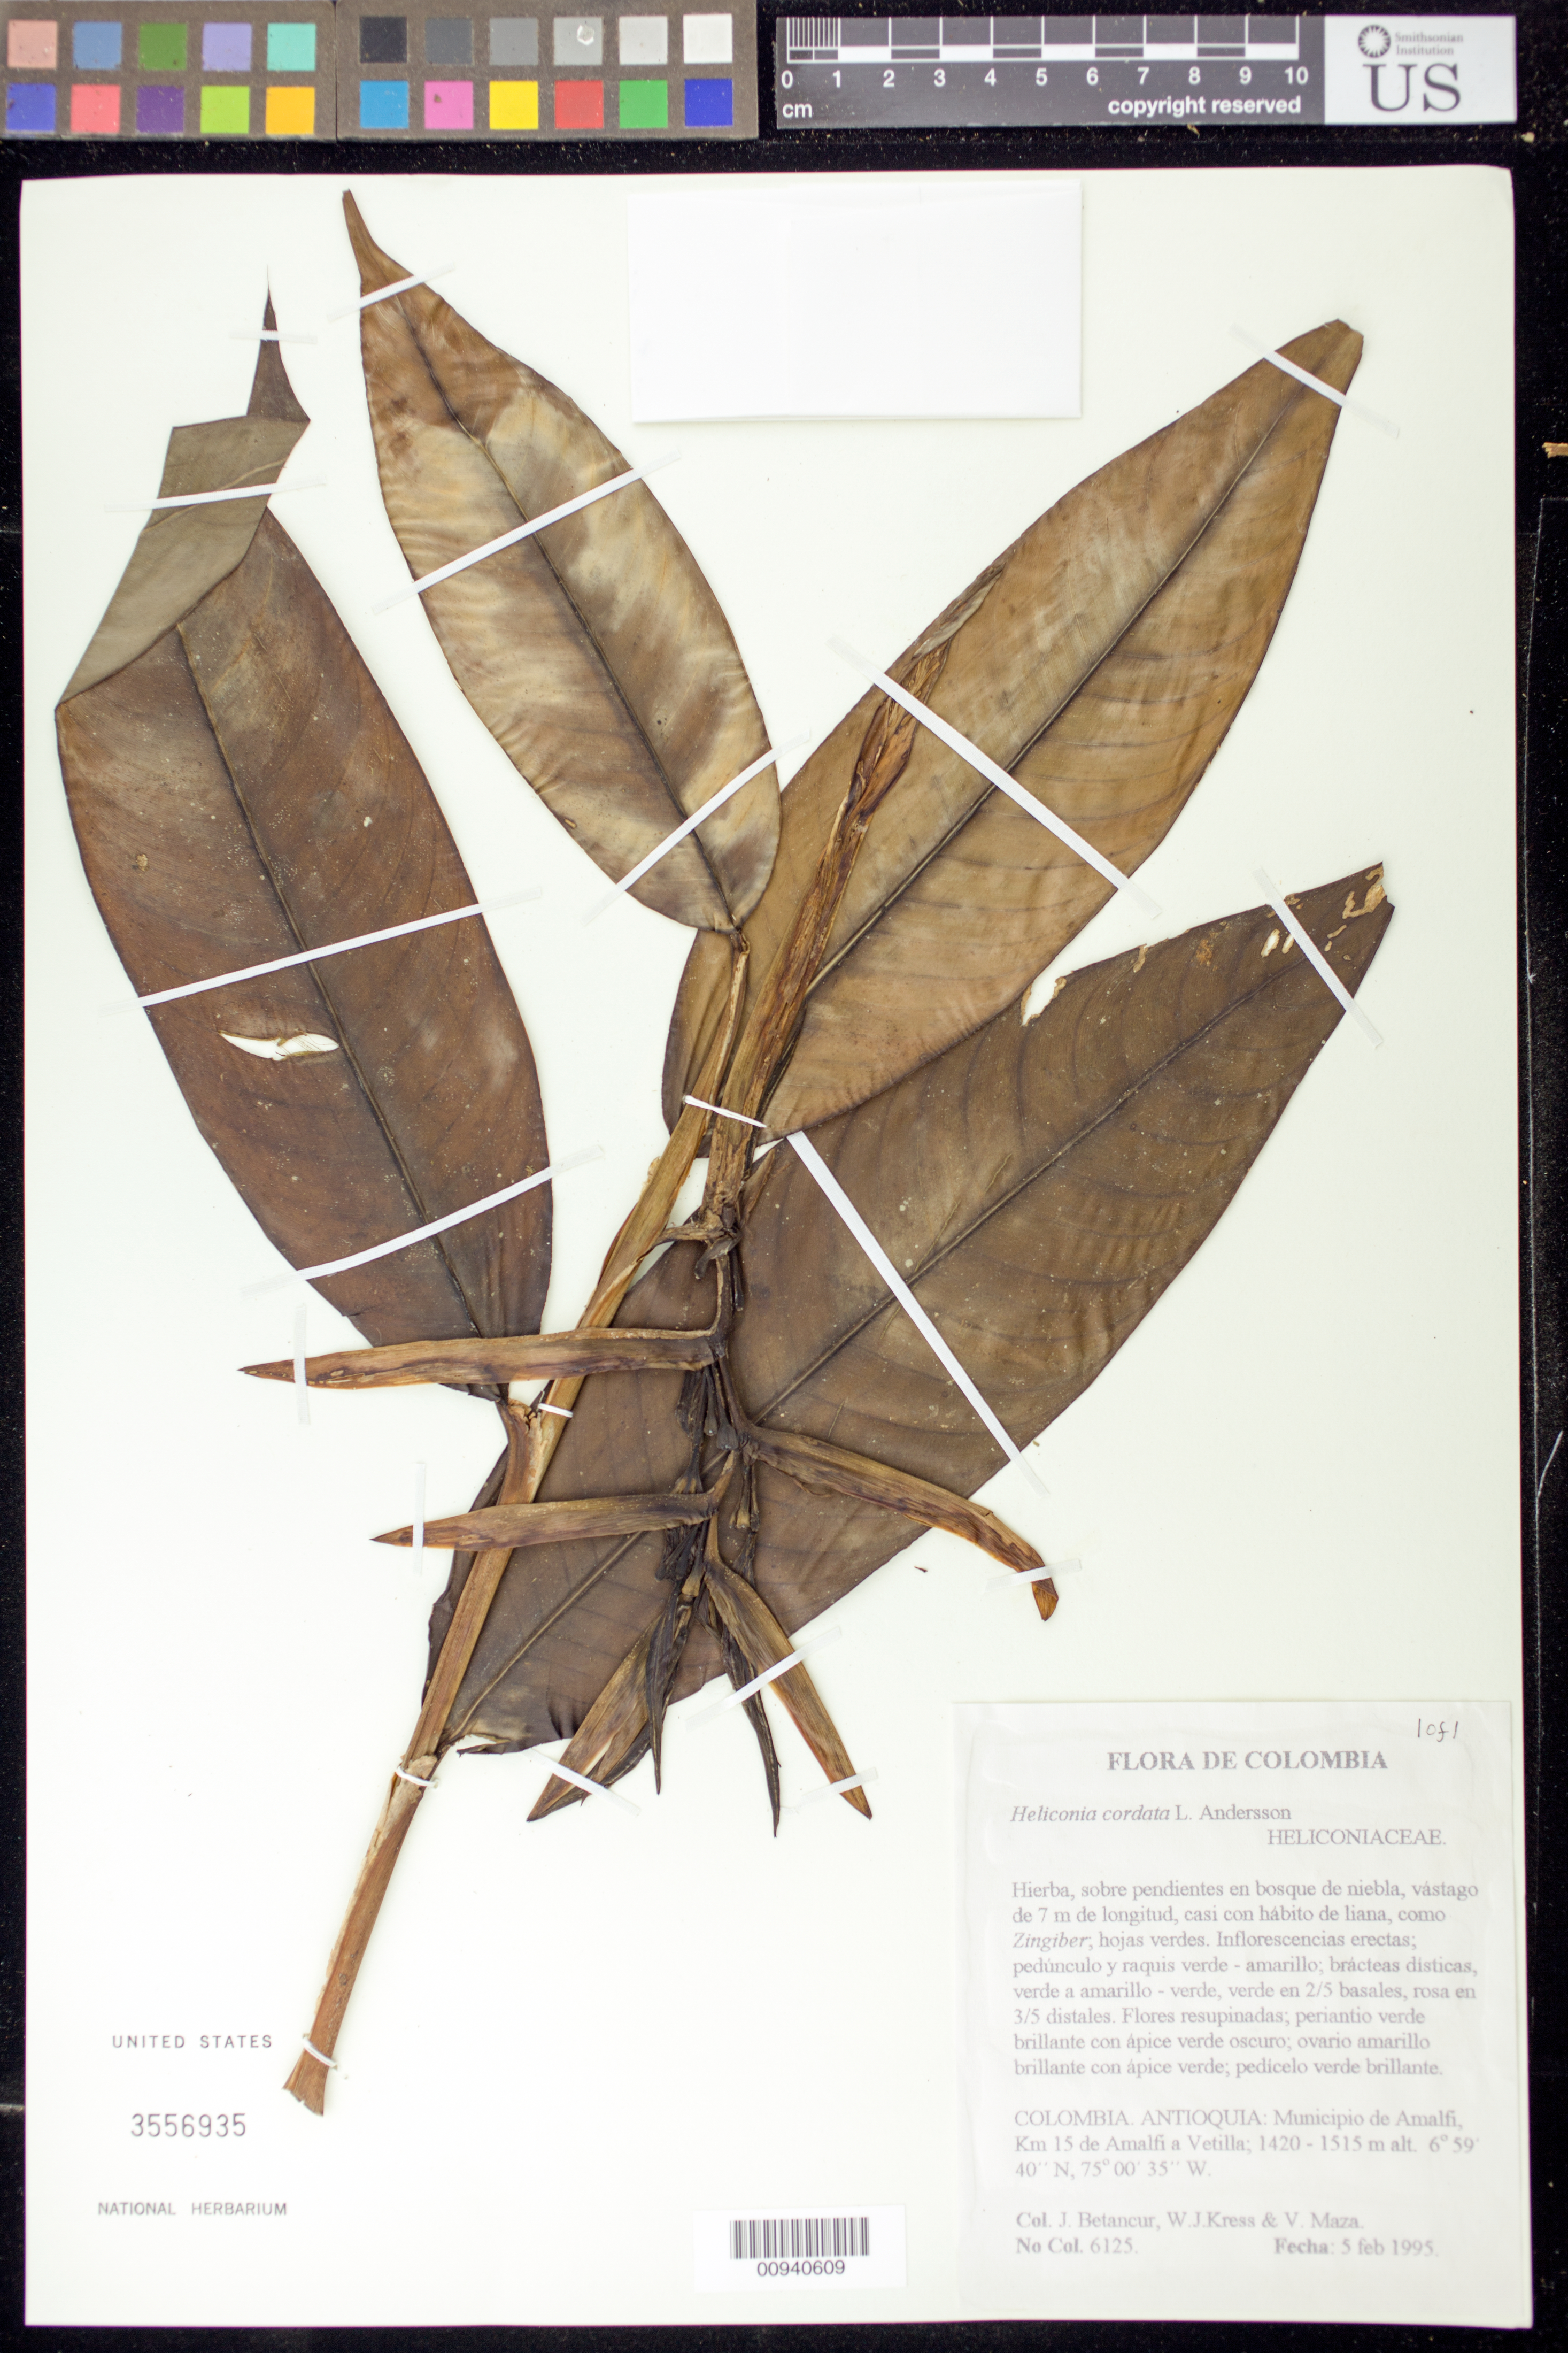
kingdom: Plantae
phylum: Tracheophyta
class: Liliopsida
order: Zingiberales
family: Heliconiaceae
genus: Heliconia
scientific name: Heliconia cordata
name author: L. Andersson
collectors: J. C. Betancur, W. J. Kress & V. Maza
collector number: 6125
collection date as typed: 05 Feb 1995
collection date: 1995-02-05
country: Colombia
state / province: Antioquia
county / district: Amalfi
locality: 15 km from Amalfi on the road to Vetilla.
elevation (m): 1420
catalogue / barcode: US 3556935